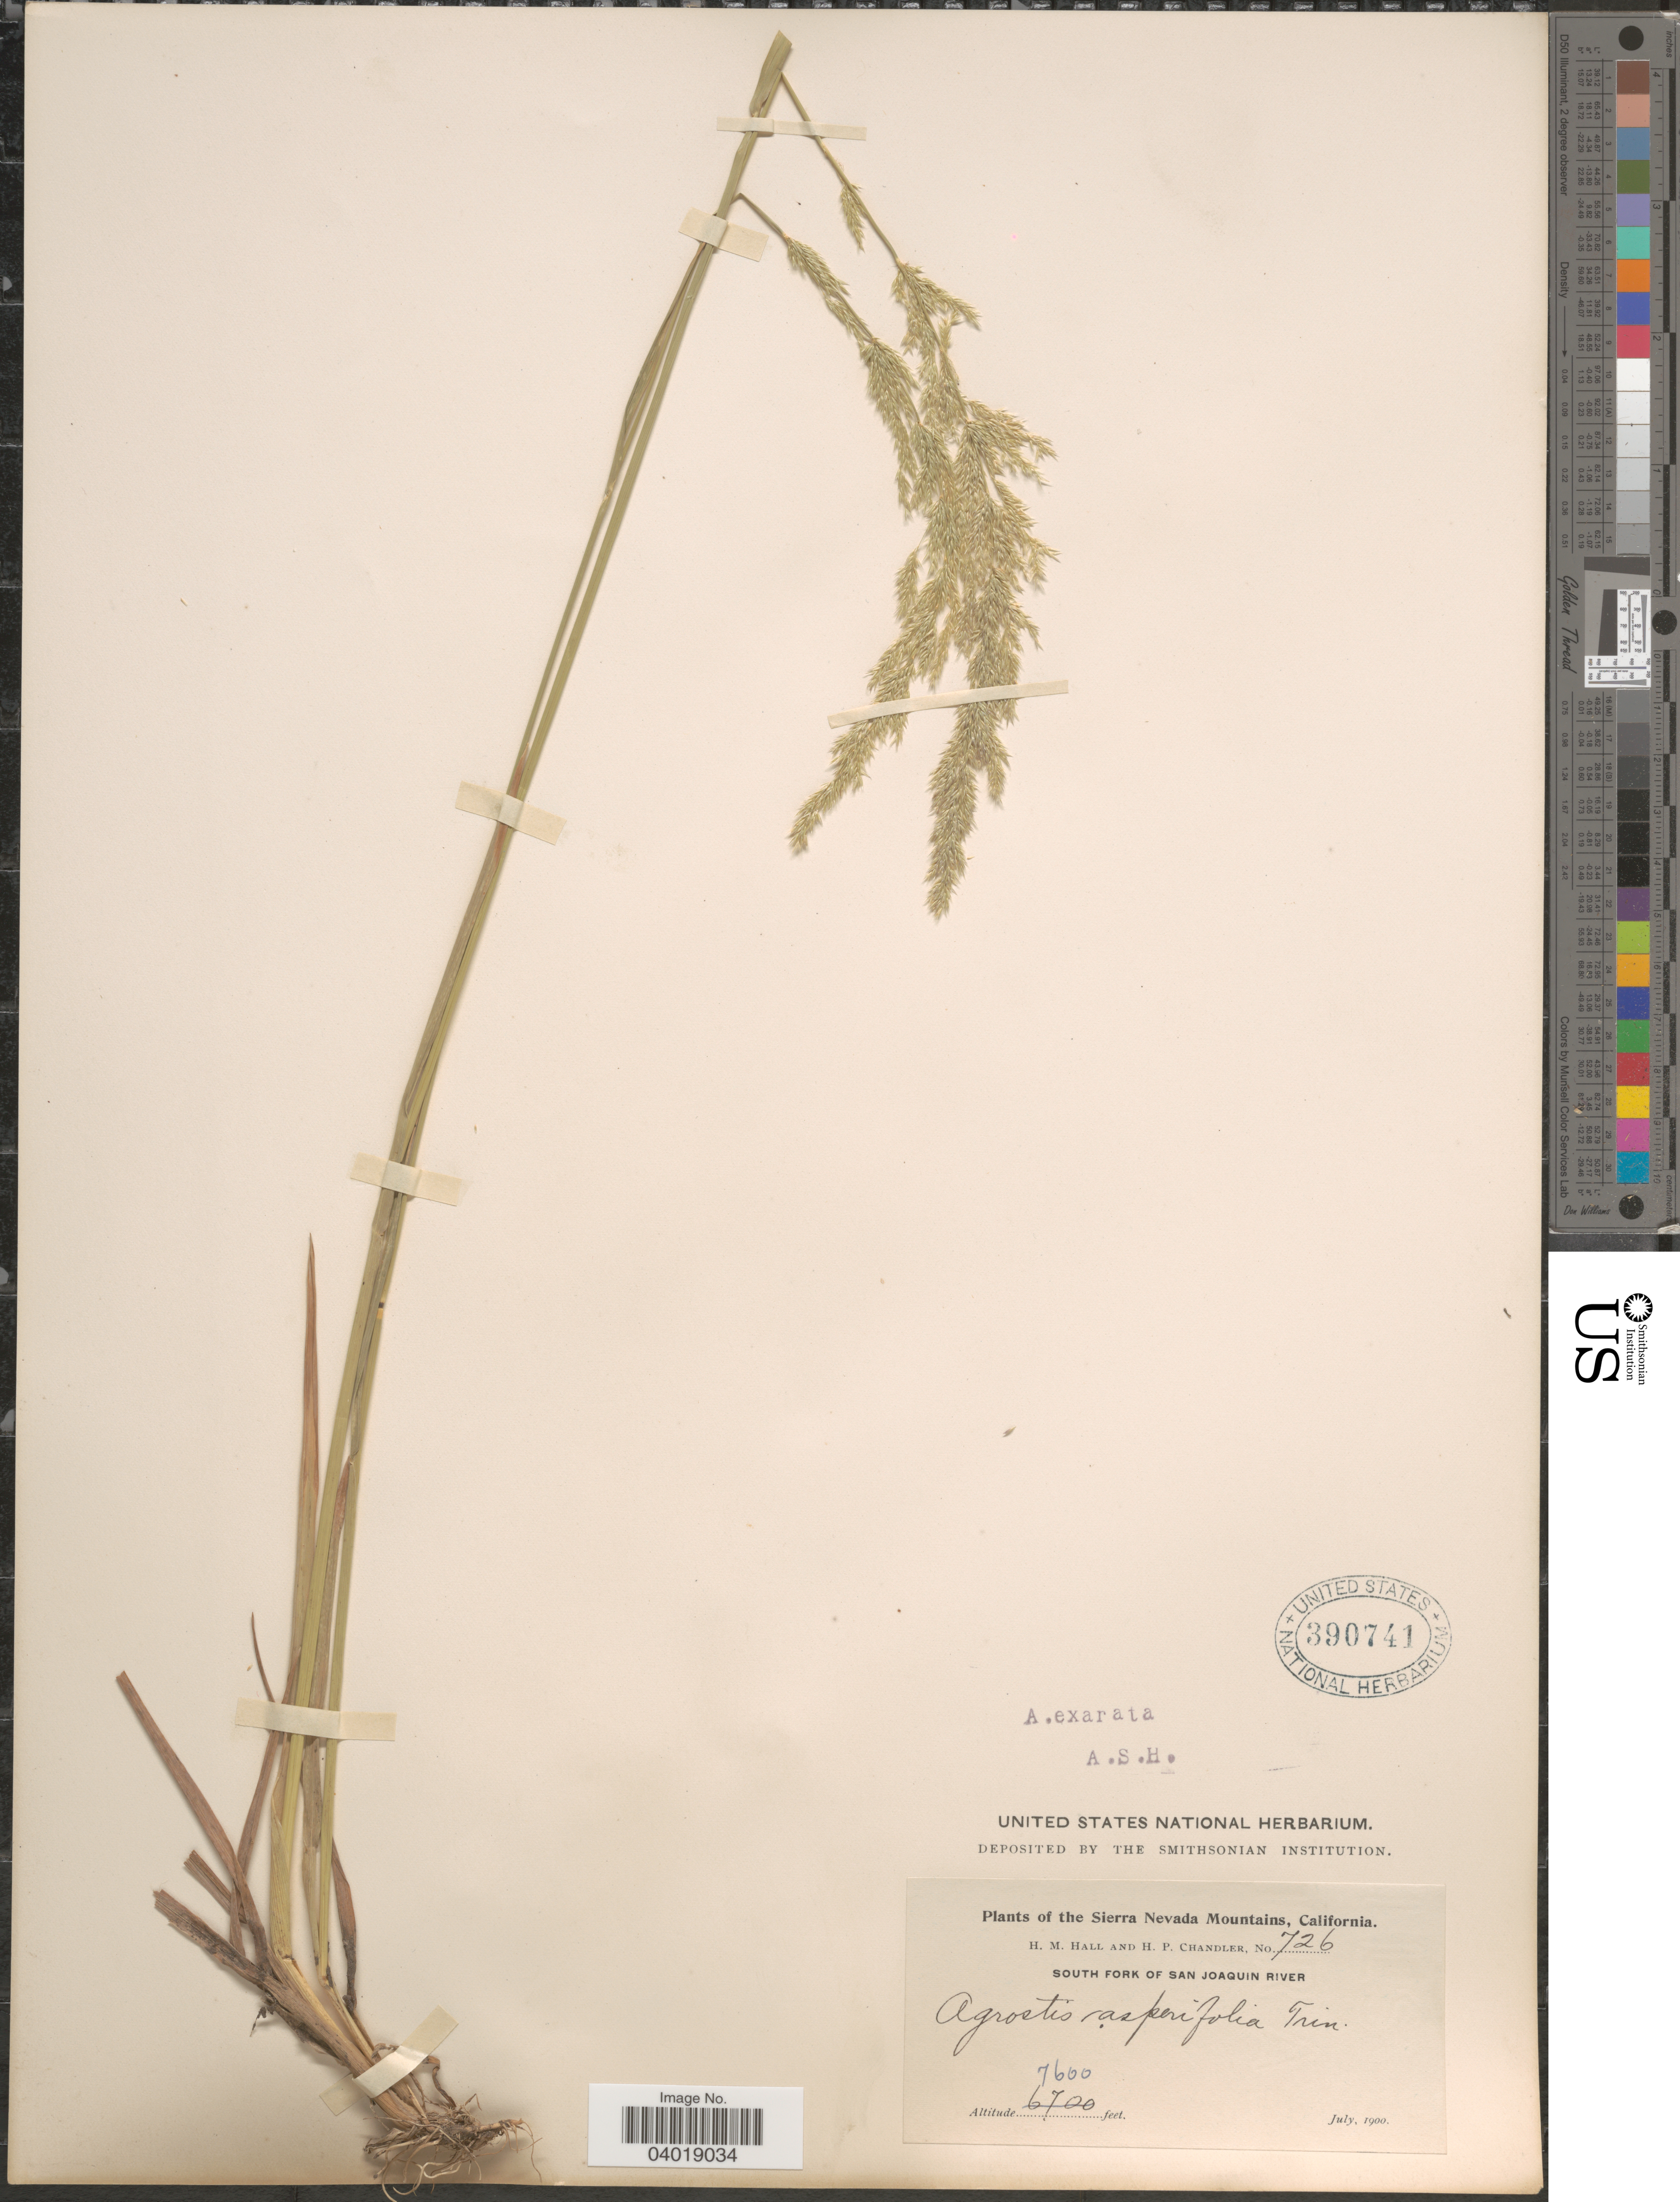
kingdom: Plantae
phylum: Tracheophyta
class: Liliopsida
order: Poales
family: Poaceae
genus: Agrostis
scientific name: Agrostis exarata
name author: Trin.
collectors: H. M. Hall & H. Chandler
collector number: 726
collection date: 1900-07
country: United States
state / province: California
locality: The Sierra Nevada Mountains. South Fork of San Joaquin River.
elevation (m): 2316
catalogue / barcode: US 390741